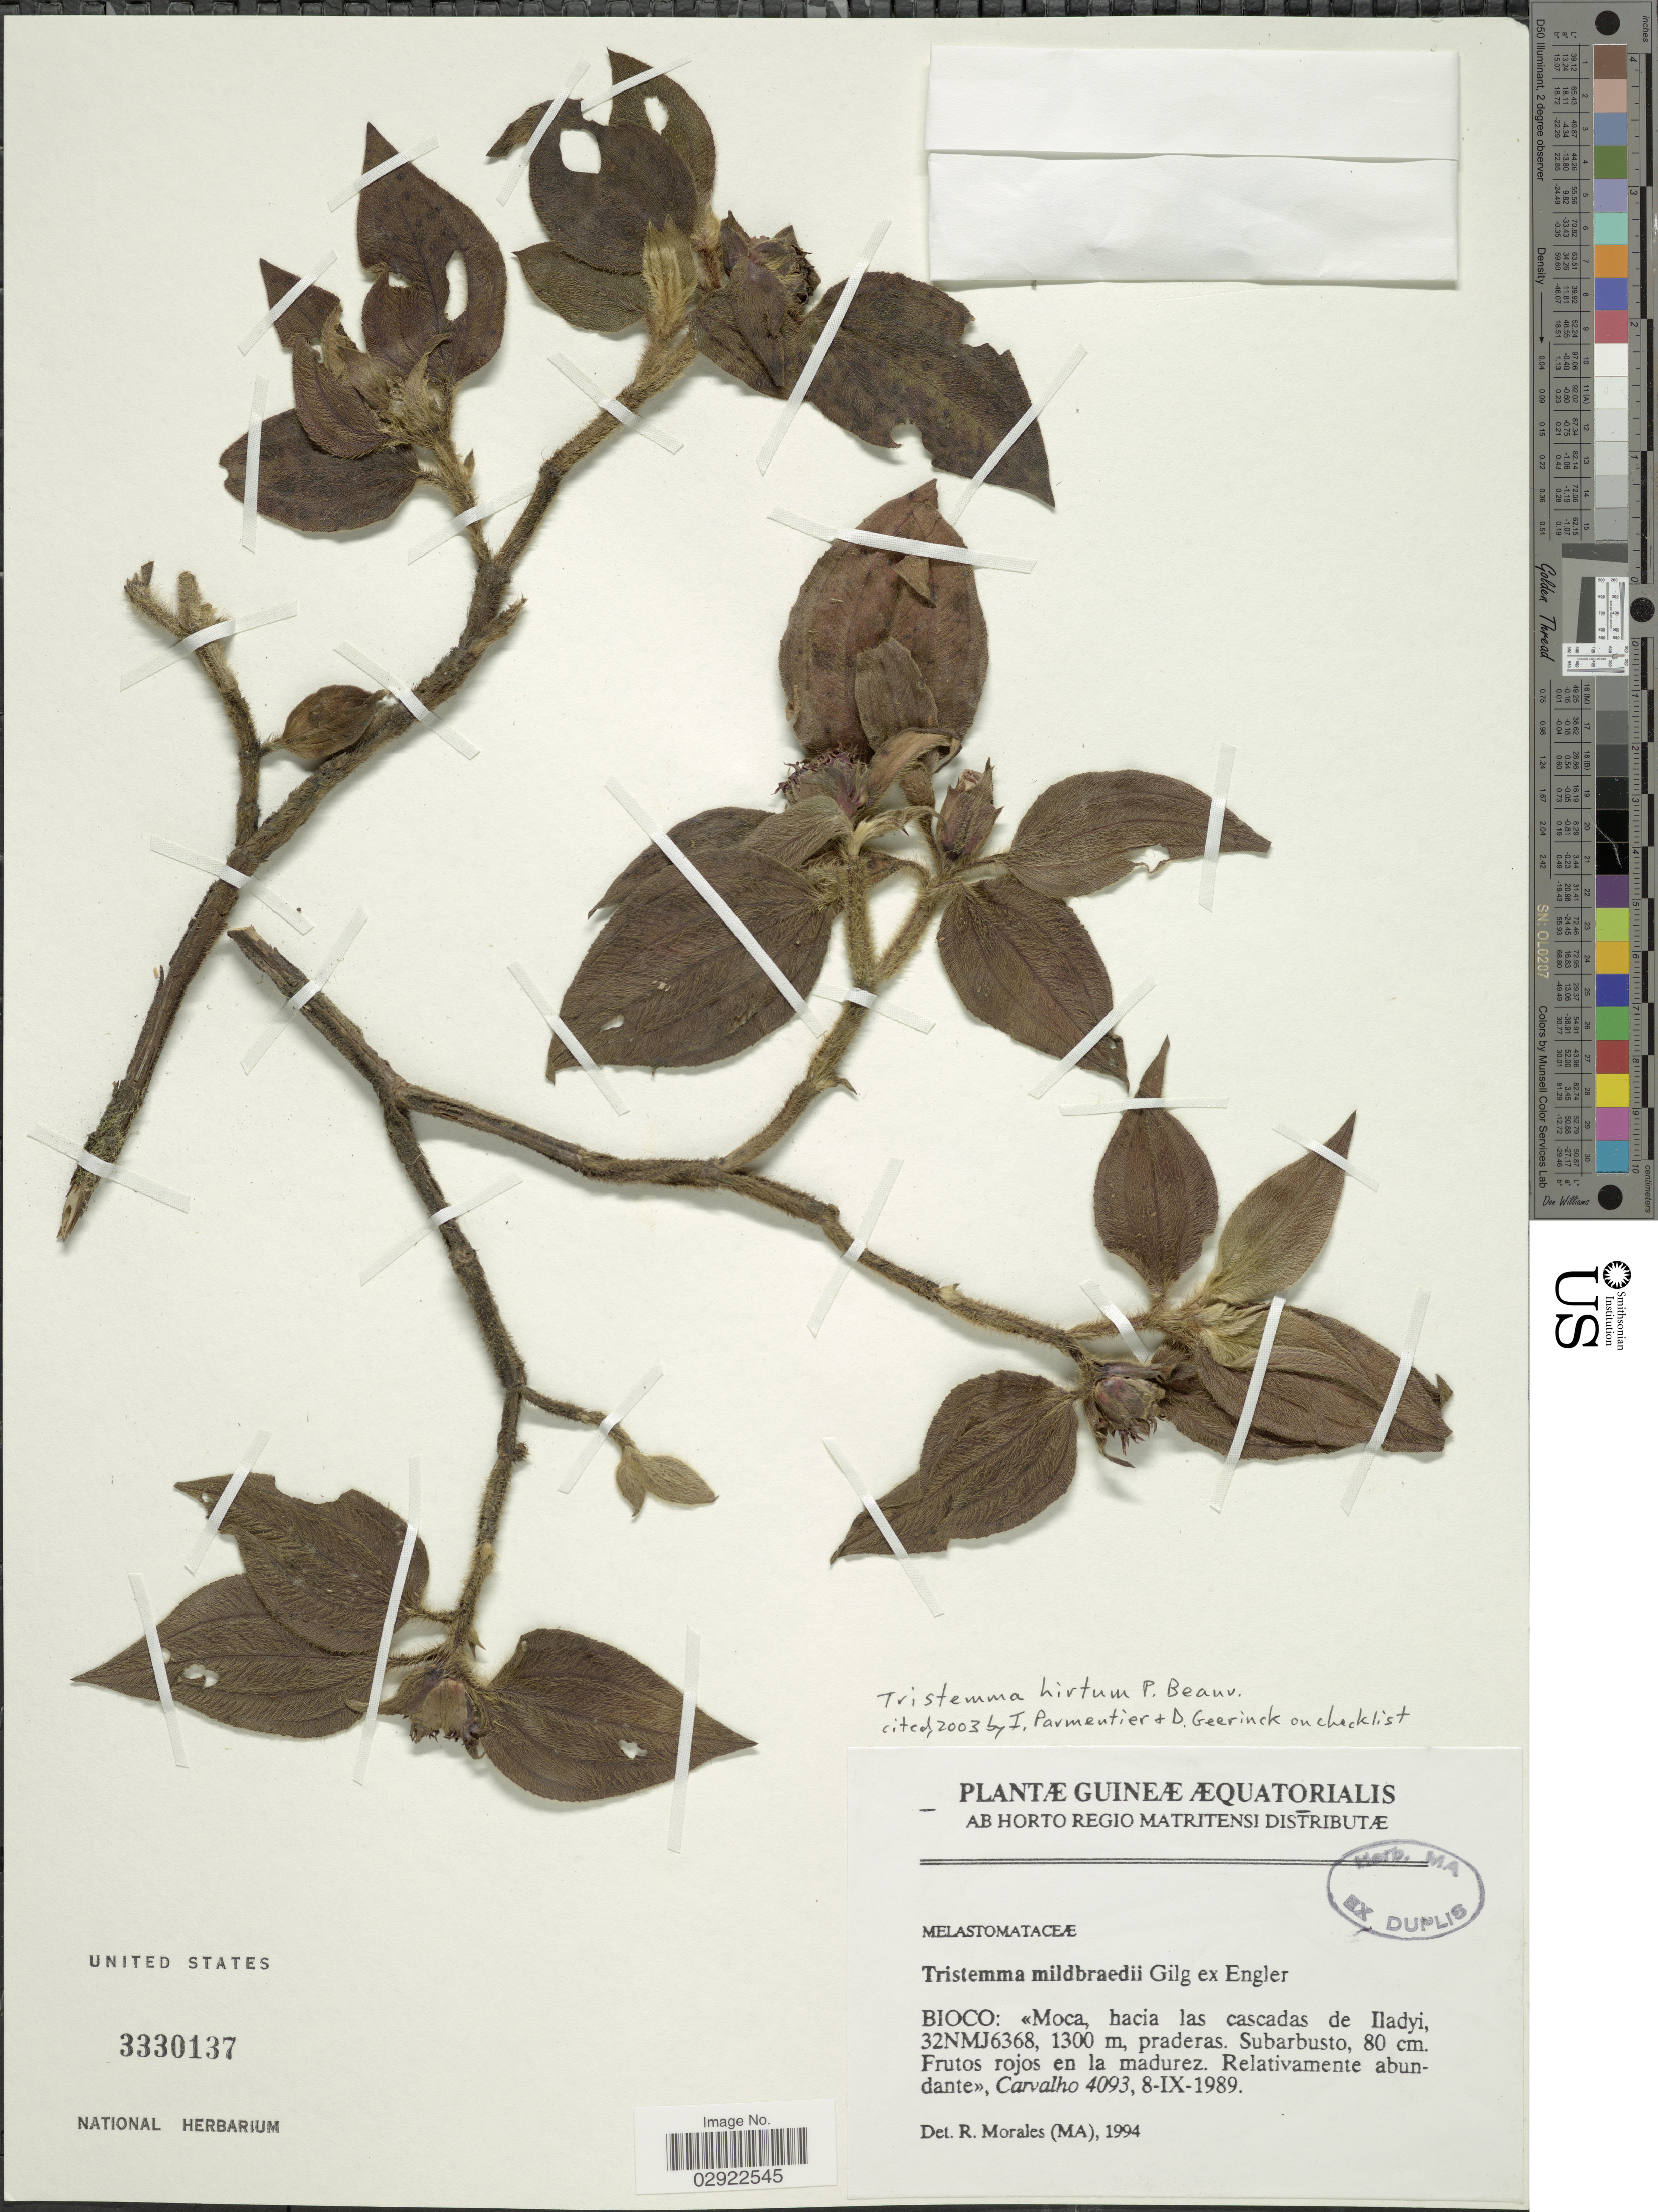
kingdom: Plantae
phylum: Tracheophyta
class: Magnoliopsida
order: Myrtales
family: Melastomataceae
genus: Tristemma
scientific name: Tristemma hirtum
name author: P. Beauv.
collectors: Carvalho, --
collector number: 4093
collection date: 1989-09-08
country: Equatorial Guinea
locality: Bioco: Moca, hacia las cascadas de Iladyi, 32NMJ6368.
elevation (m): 1300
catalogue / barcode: US 3330137